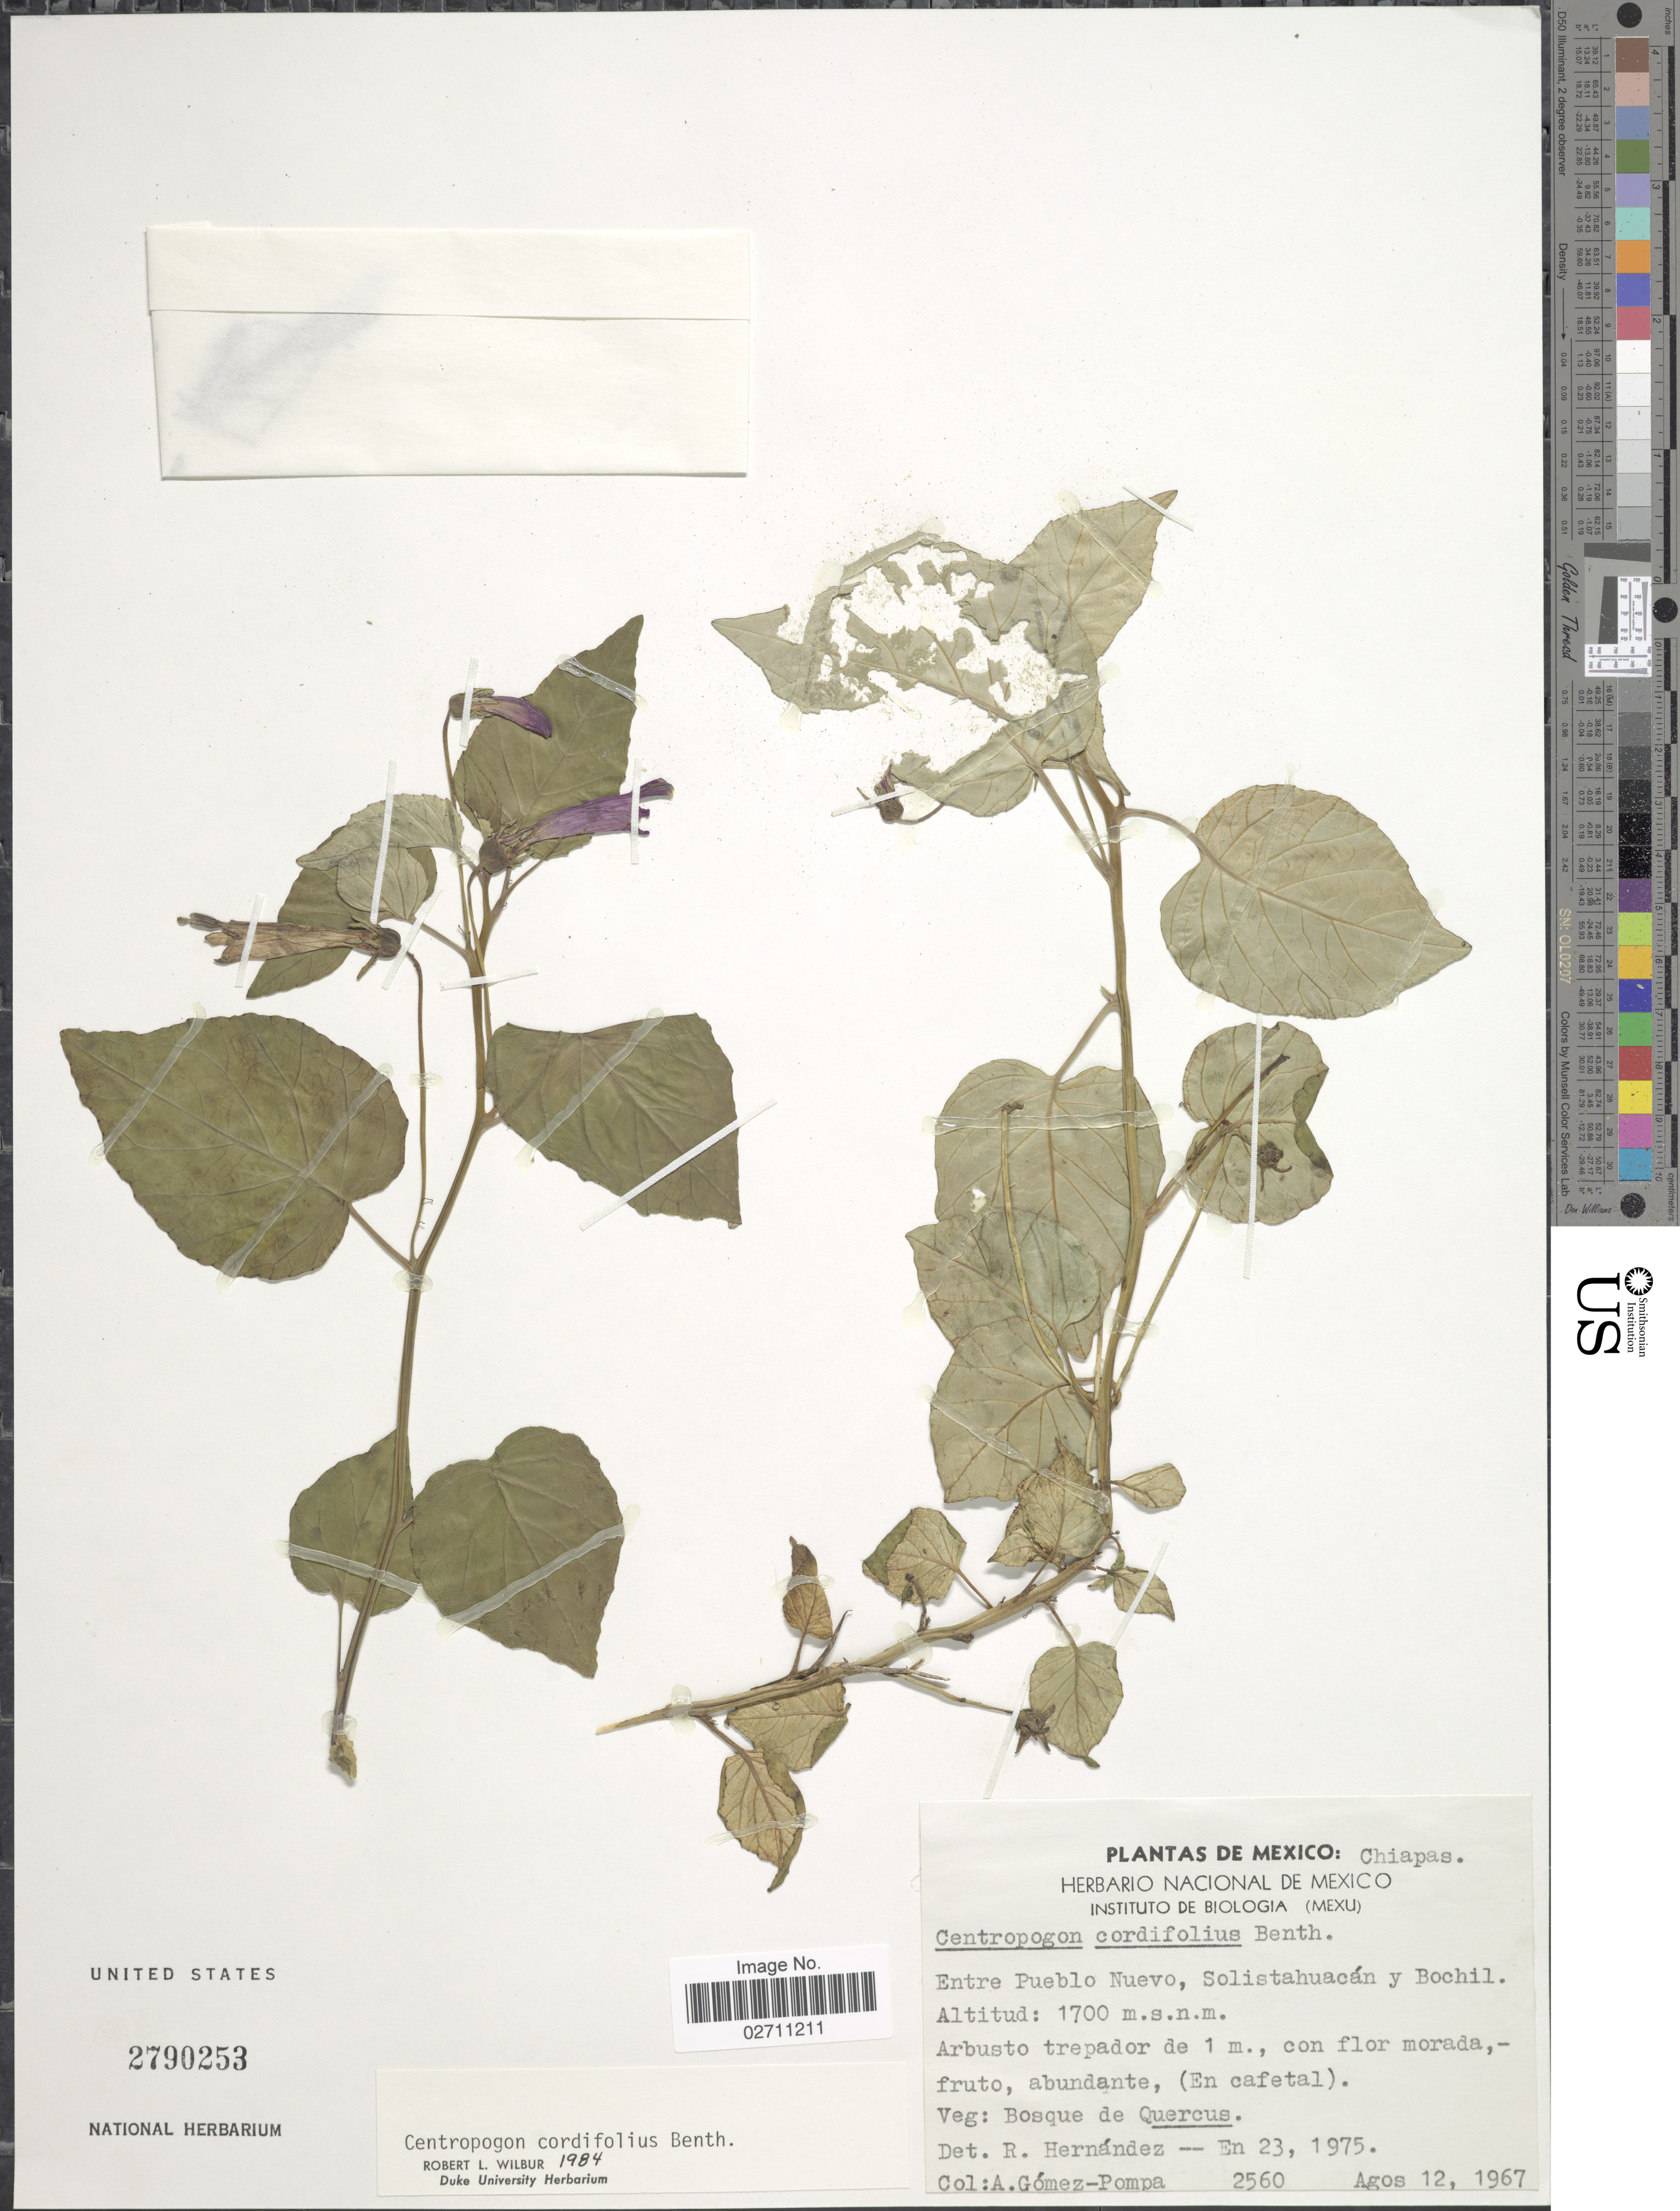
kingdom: Plantae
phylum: Tracheophyta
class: Magnoliopsida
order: Asterales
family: Campanulaceae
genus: Centropogon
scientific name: Centropogon cordifolius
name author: Benth.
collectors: A. Gómez Pompa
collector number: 2560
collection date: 1967-08-12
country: Mexico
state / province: Chiapas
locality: Entre Pueblo Nuevo, Solistahuacan y Bochil.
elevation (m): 1700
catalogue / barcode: US 2790253